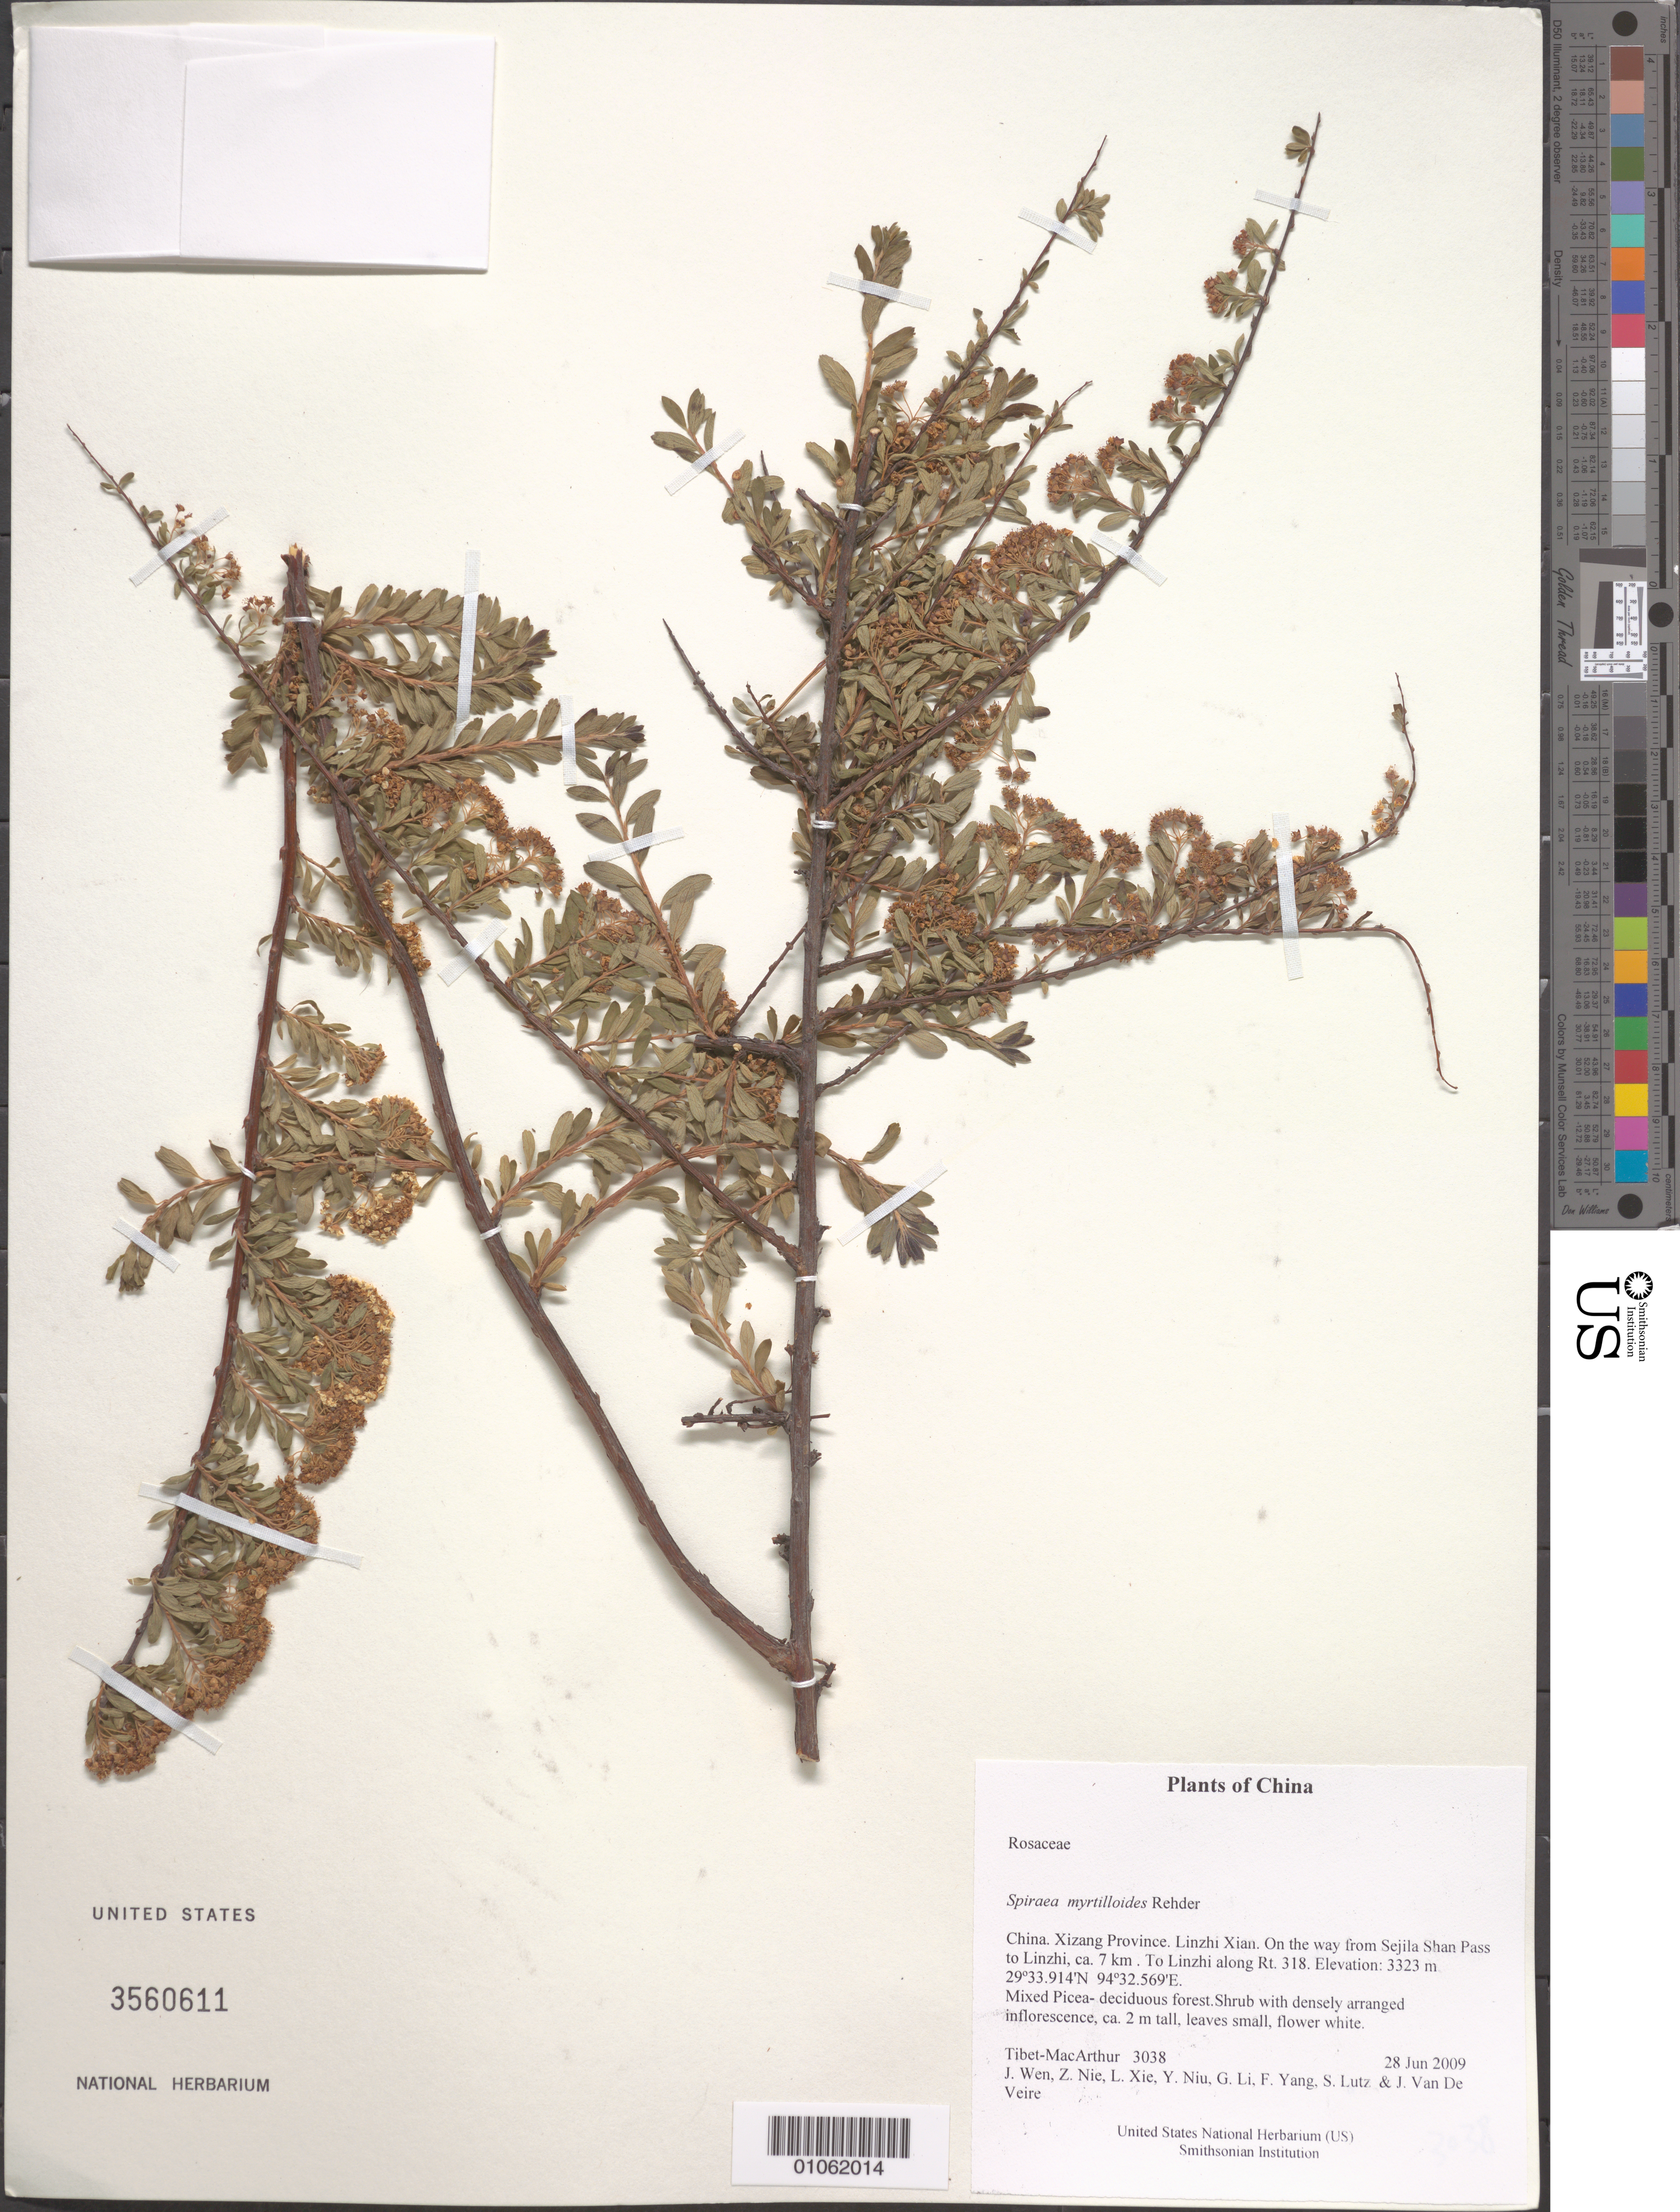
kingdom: Plantae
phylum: Tracheophyta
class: Magnoliopsida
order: Rosales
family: Rosaceae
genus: Spiraea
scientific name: Spiraea myrtilloides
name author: Rehder in Sarg.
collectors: Tibet-MacArthur, J. Wen, Z. Nie, L. Xie, Y. Niu, G. Li, F. Yang, S. Lutz & J. Van De Veire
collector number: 3038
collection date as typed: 28 Jun 2009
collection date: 2009-06-28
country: China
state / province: Xizang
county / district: Linzhi Xian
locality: On the way from Sejila Shan Pass to Linzhi, ca. 7 km . To Linzhi along Rt. 318.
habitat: Mixed Picea- deciduous forest.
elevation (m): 3323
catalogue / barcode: US 3560611